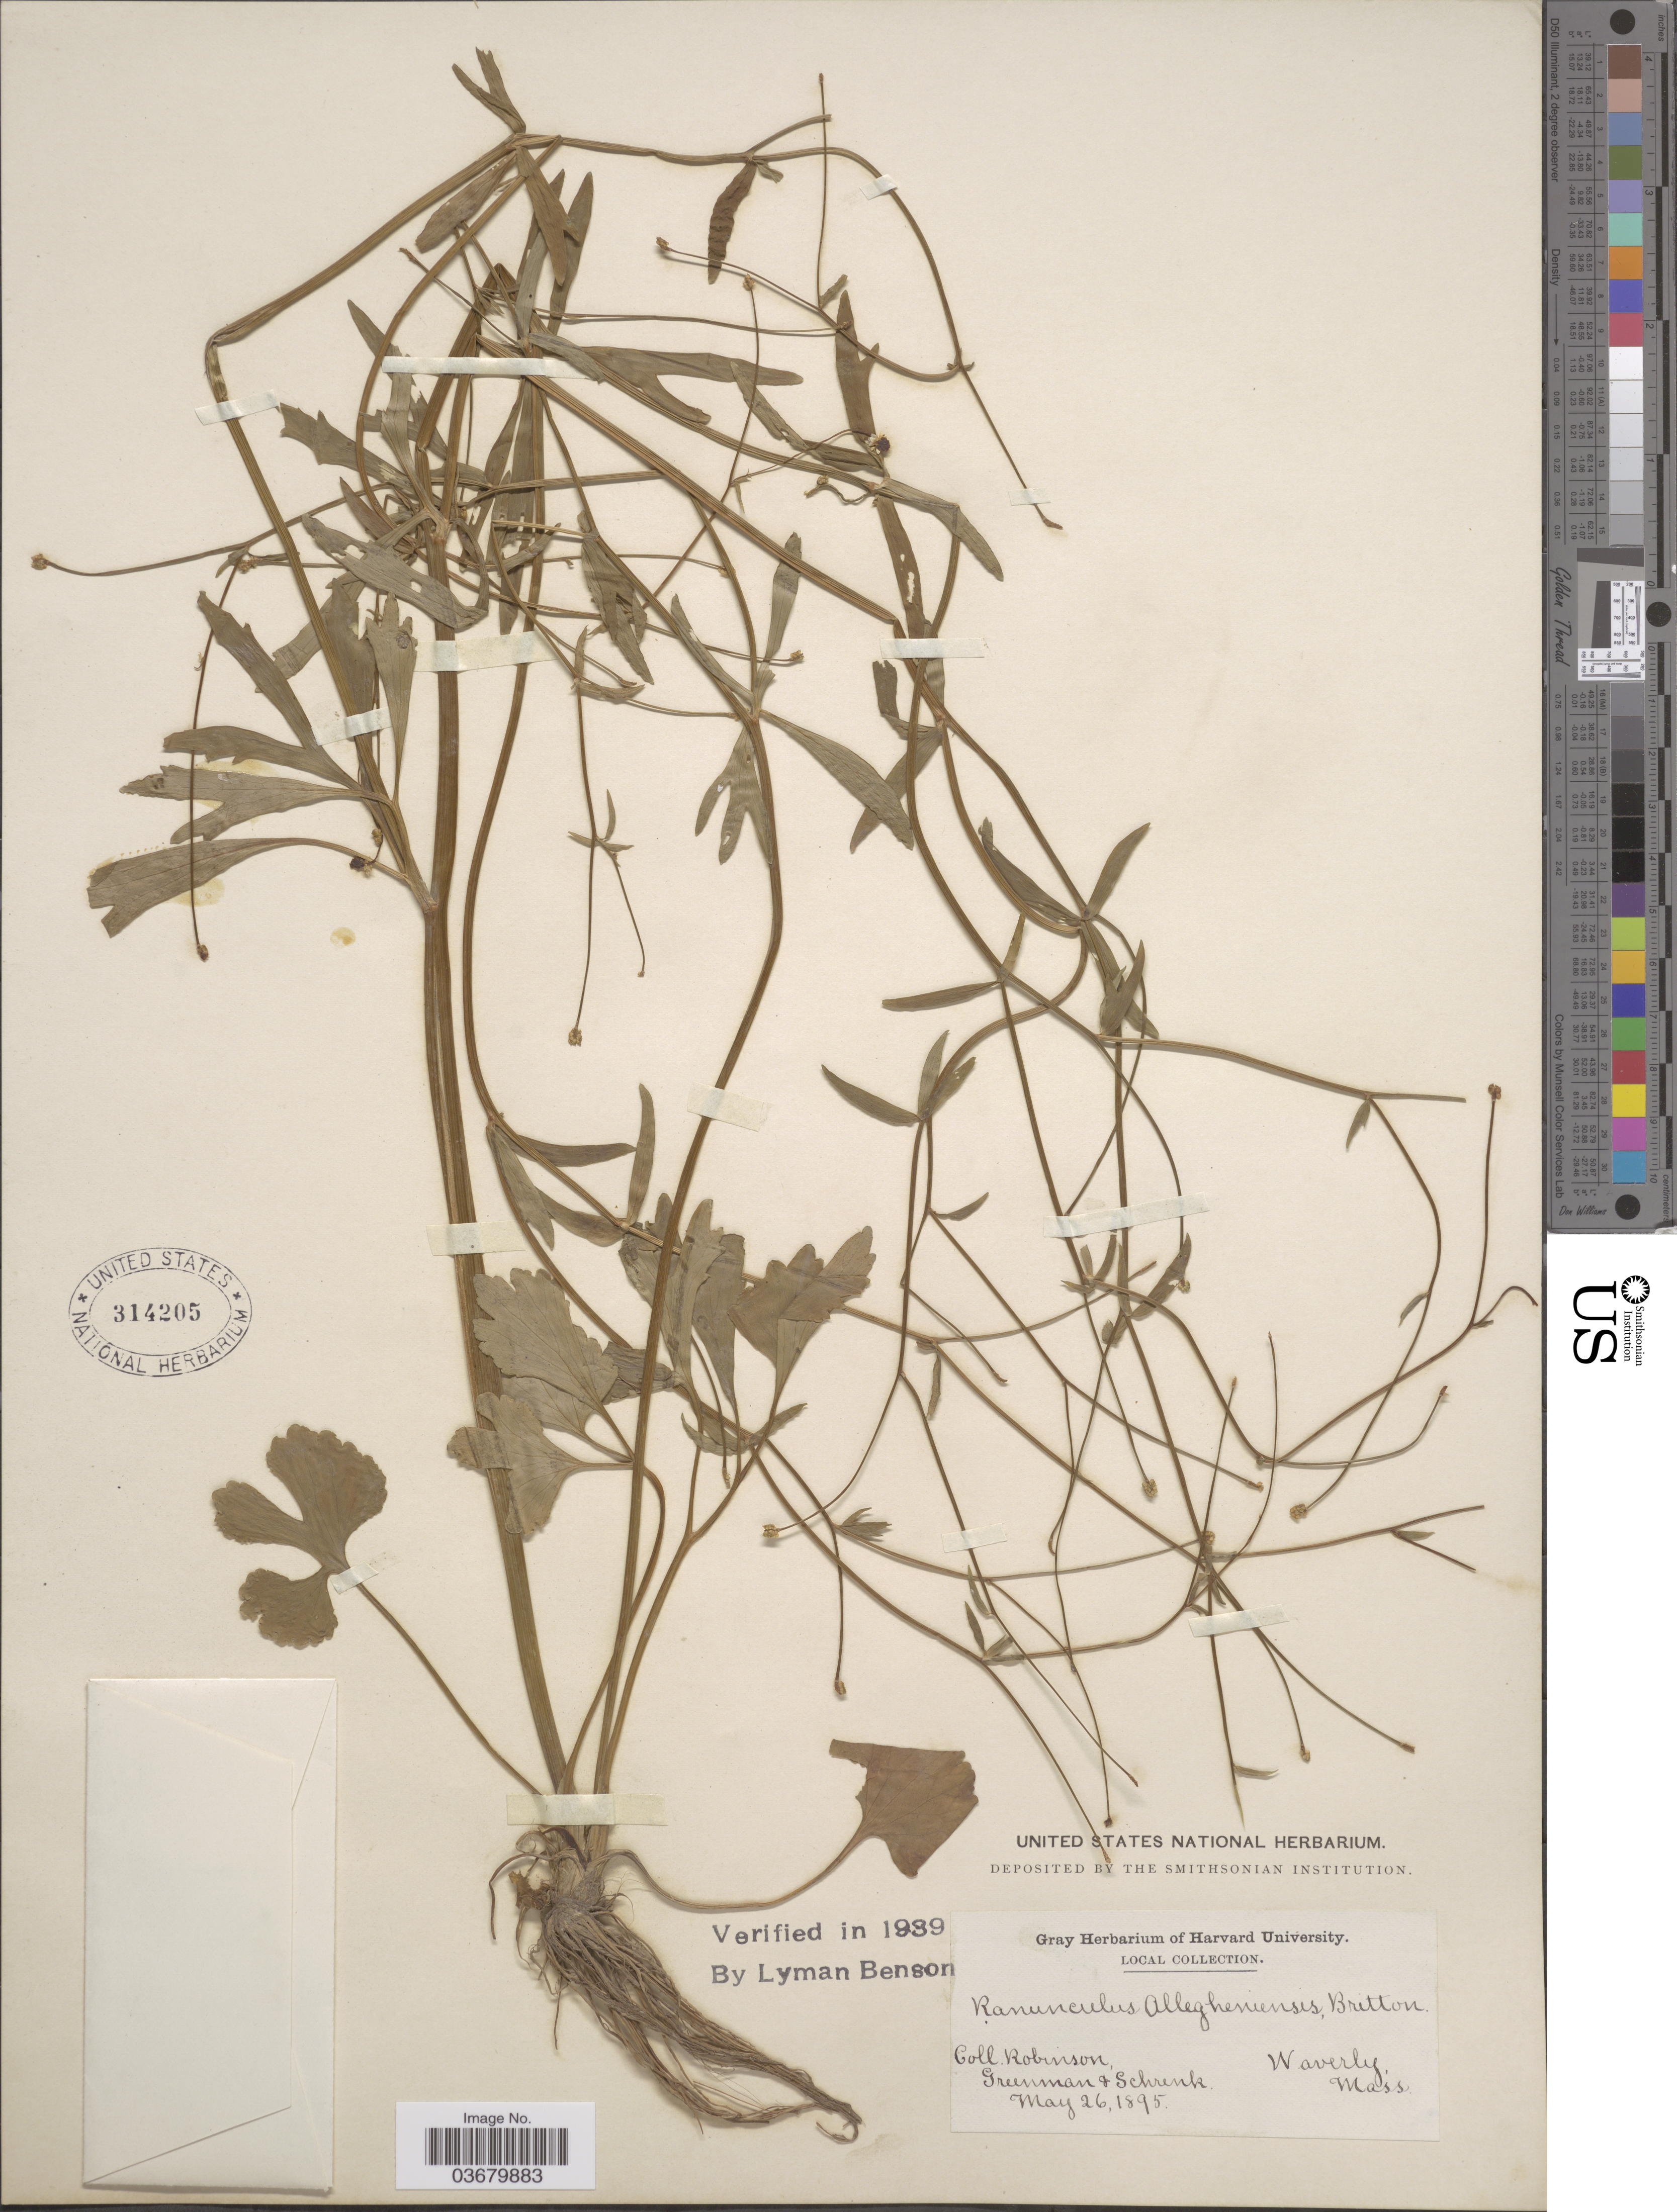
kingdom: Plantae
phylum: Tracheophyta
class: Magnoliopsida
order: Ranunculales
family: Ranunculaceae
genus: Ranunculus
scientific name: Ranunculus allegheniensis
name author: Britton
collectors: -- Robinson, Greenman & A.G. Schrenk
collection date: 1895-05-26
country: United States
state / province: Massachusetts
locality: Waverly.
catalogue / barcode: US 314205